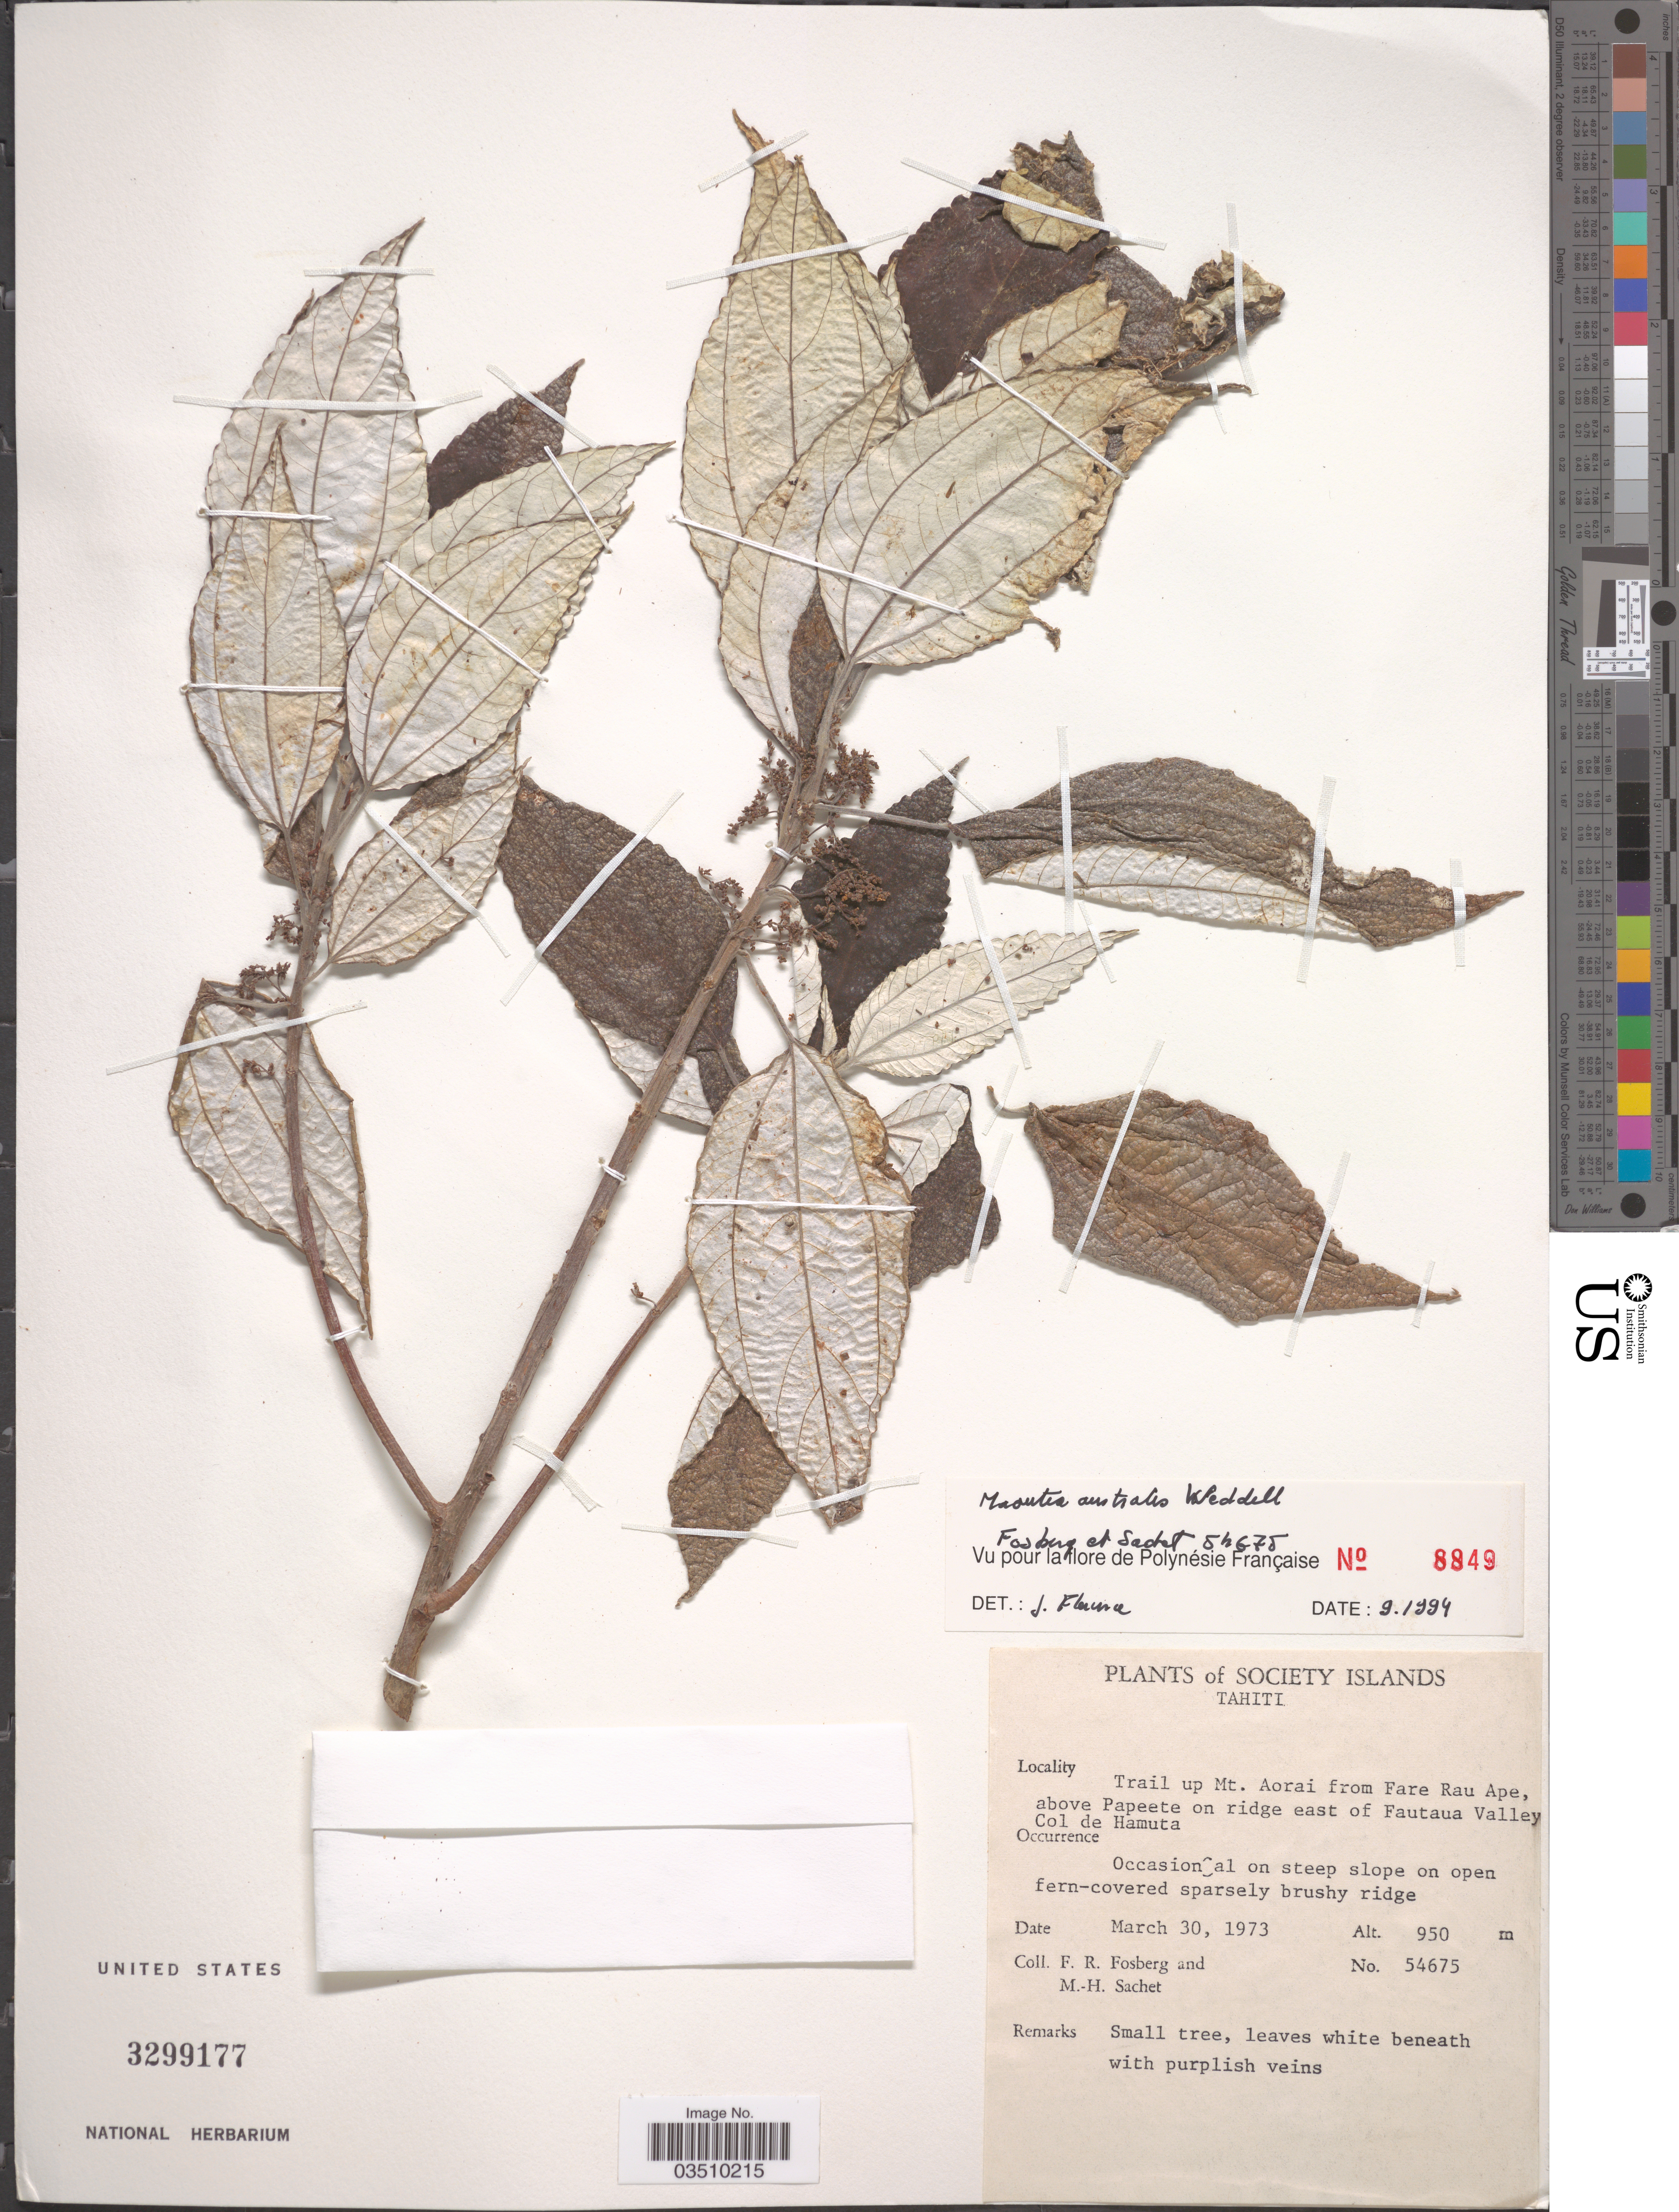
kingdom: Plantae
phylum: Tracheophyta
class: Magnoliopsida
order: Rosales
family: Urticaceae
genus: Maoutia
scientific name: Maoutia australis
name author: Wedd.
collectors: F. R. Fosberg & M.-H. Sachet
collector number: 54675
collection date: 1973-03-30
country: French Polynesia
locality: Society Islands. Tahiti. Trail up Mt. Aorai from Fare Rau Ape, above Papeete on ridge east of Fautaua Valley Col de Hamuta.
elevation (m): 950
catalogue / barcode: US 3299177